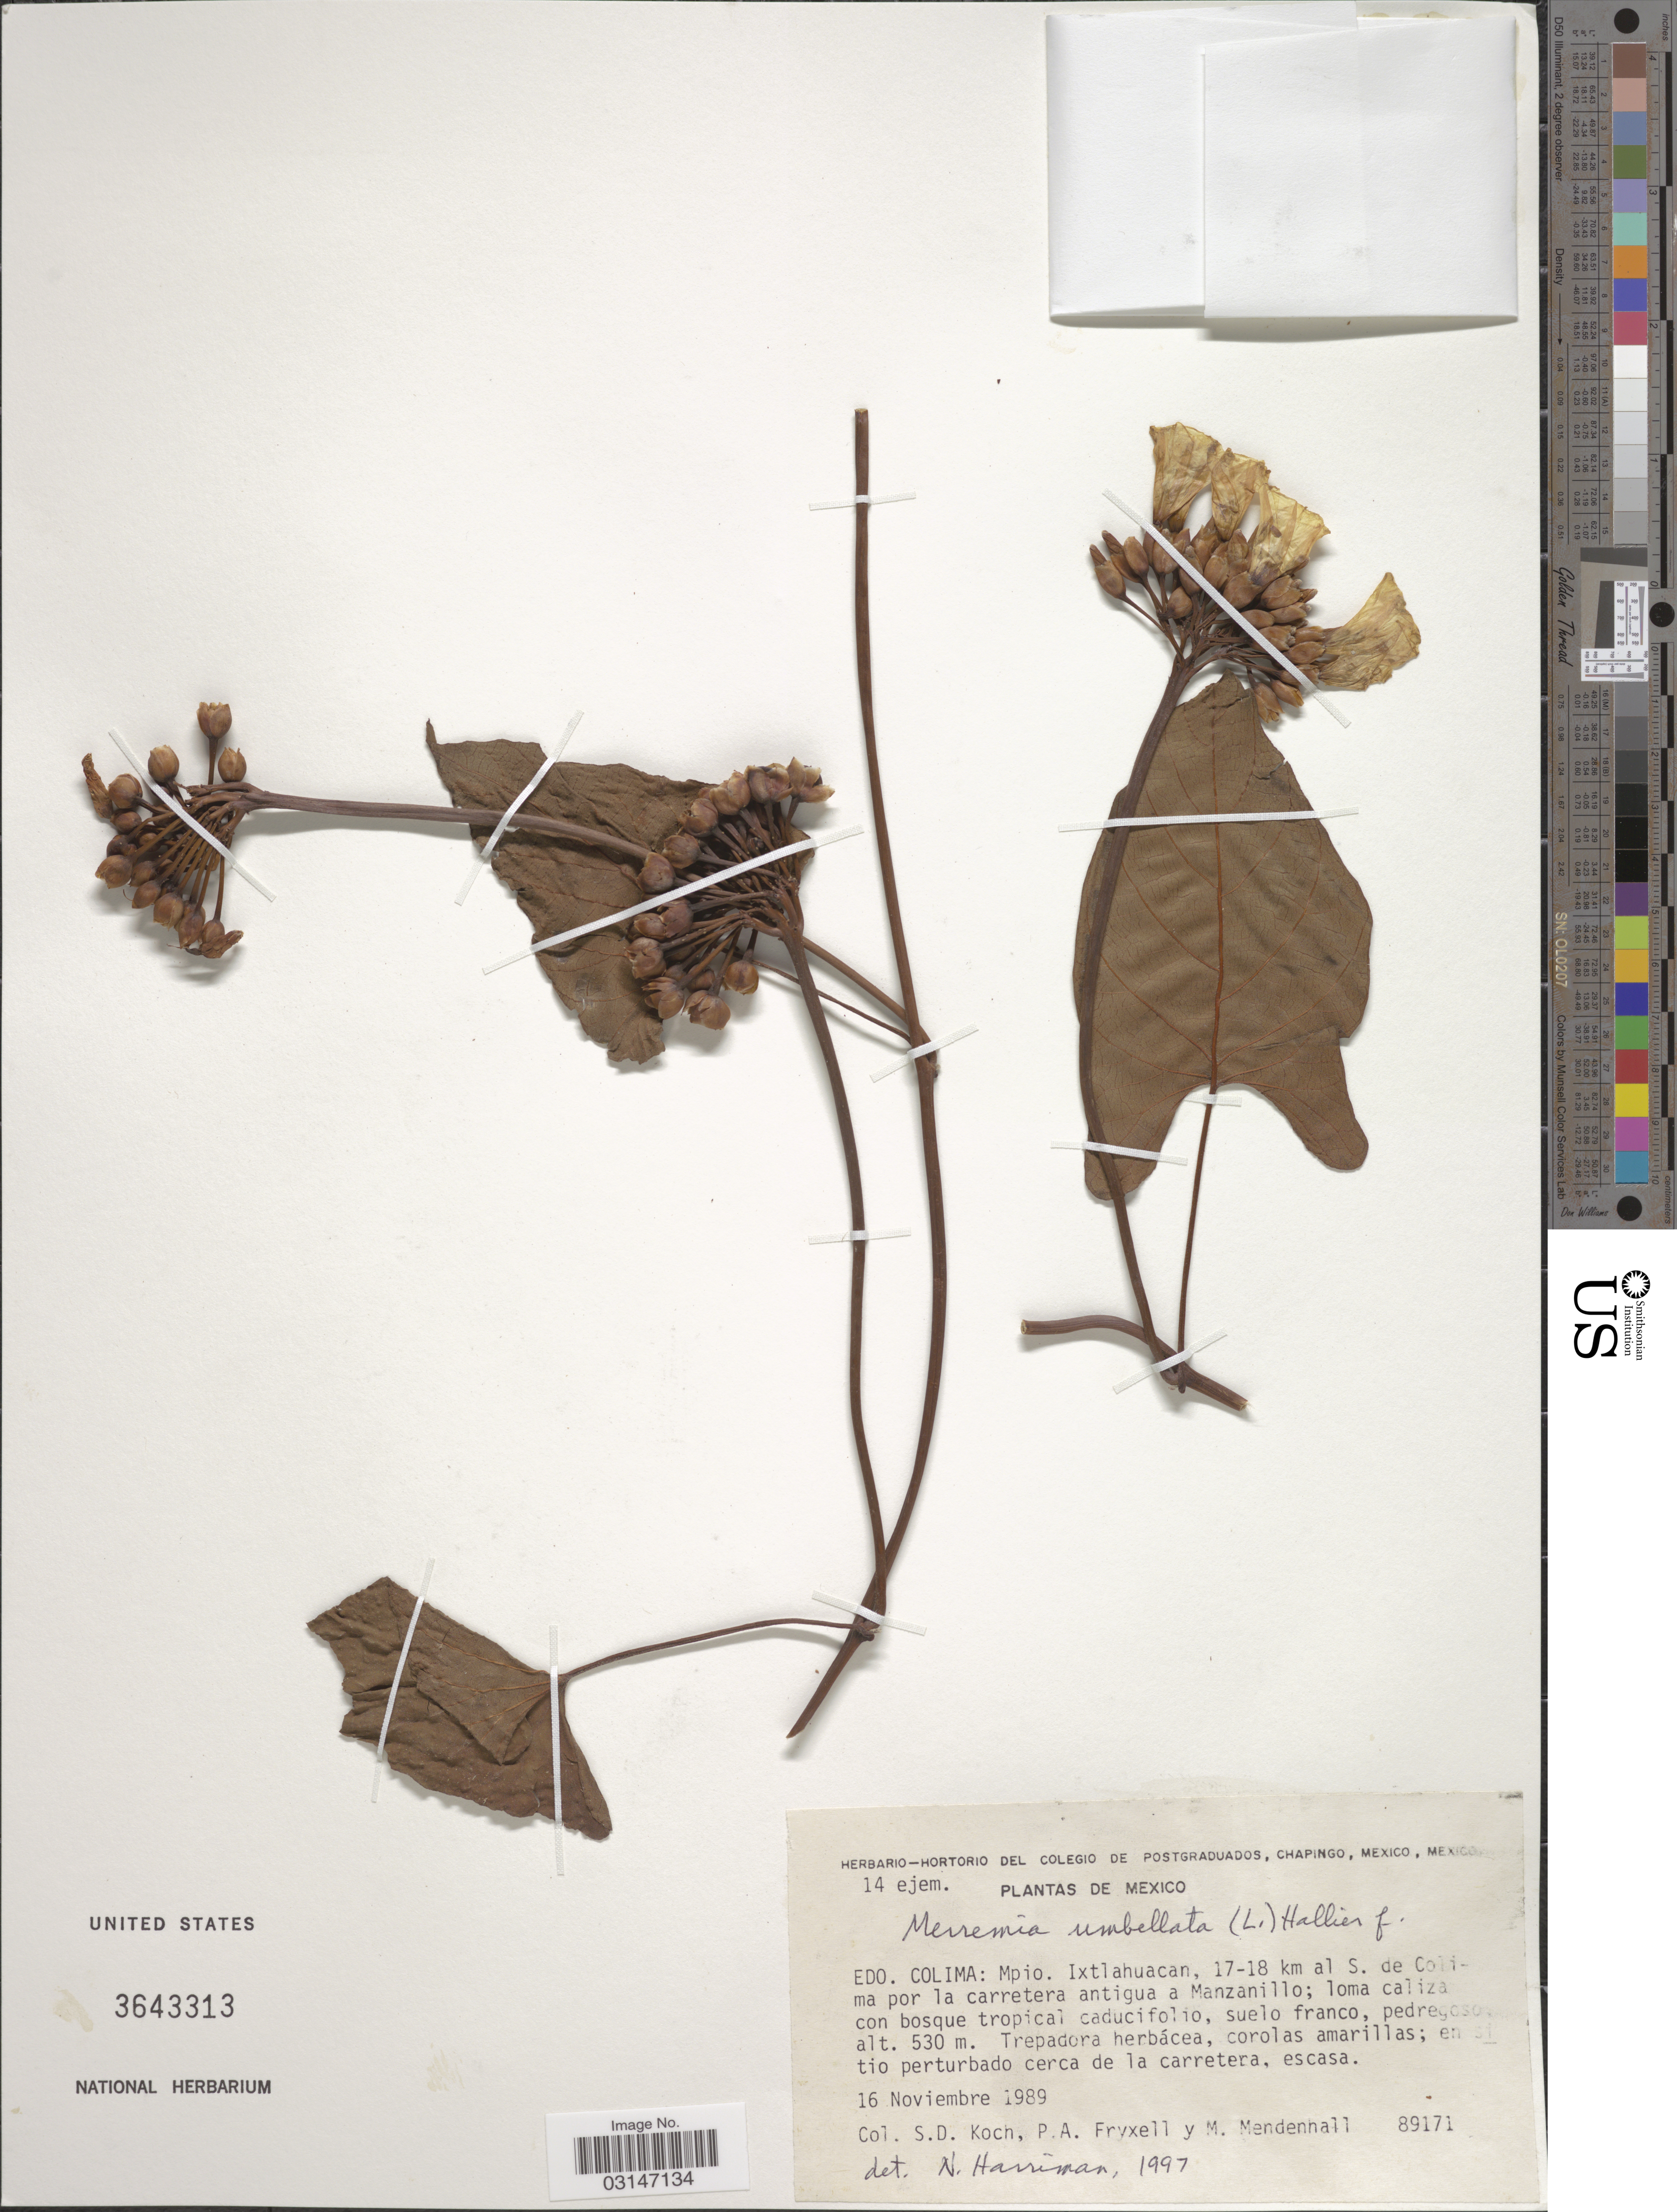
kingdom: Plantae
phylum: Tracheophyta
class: Magnoliopsida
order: Solanales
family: Convolvulaceae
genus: Camonea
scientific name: Camonea umbellata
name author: (L.) A. R. Simões & Staples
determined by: Strong, Mark T., (BOT), Smithsonian Institution - National Museum of Natural History (UNITED STATES)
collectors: S. Koch, P. A. Fryxell & M. Mendenhall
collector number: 89171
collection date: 1989-11-16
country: Mexico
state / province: Colima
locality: Mpio. Ixtlahuacan, 17-18 km al S. de Colima por la carretera antigua a Manzanillo.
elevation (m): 530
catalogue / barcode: US 3643313